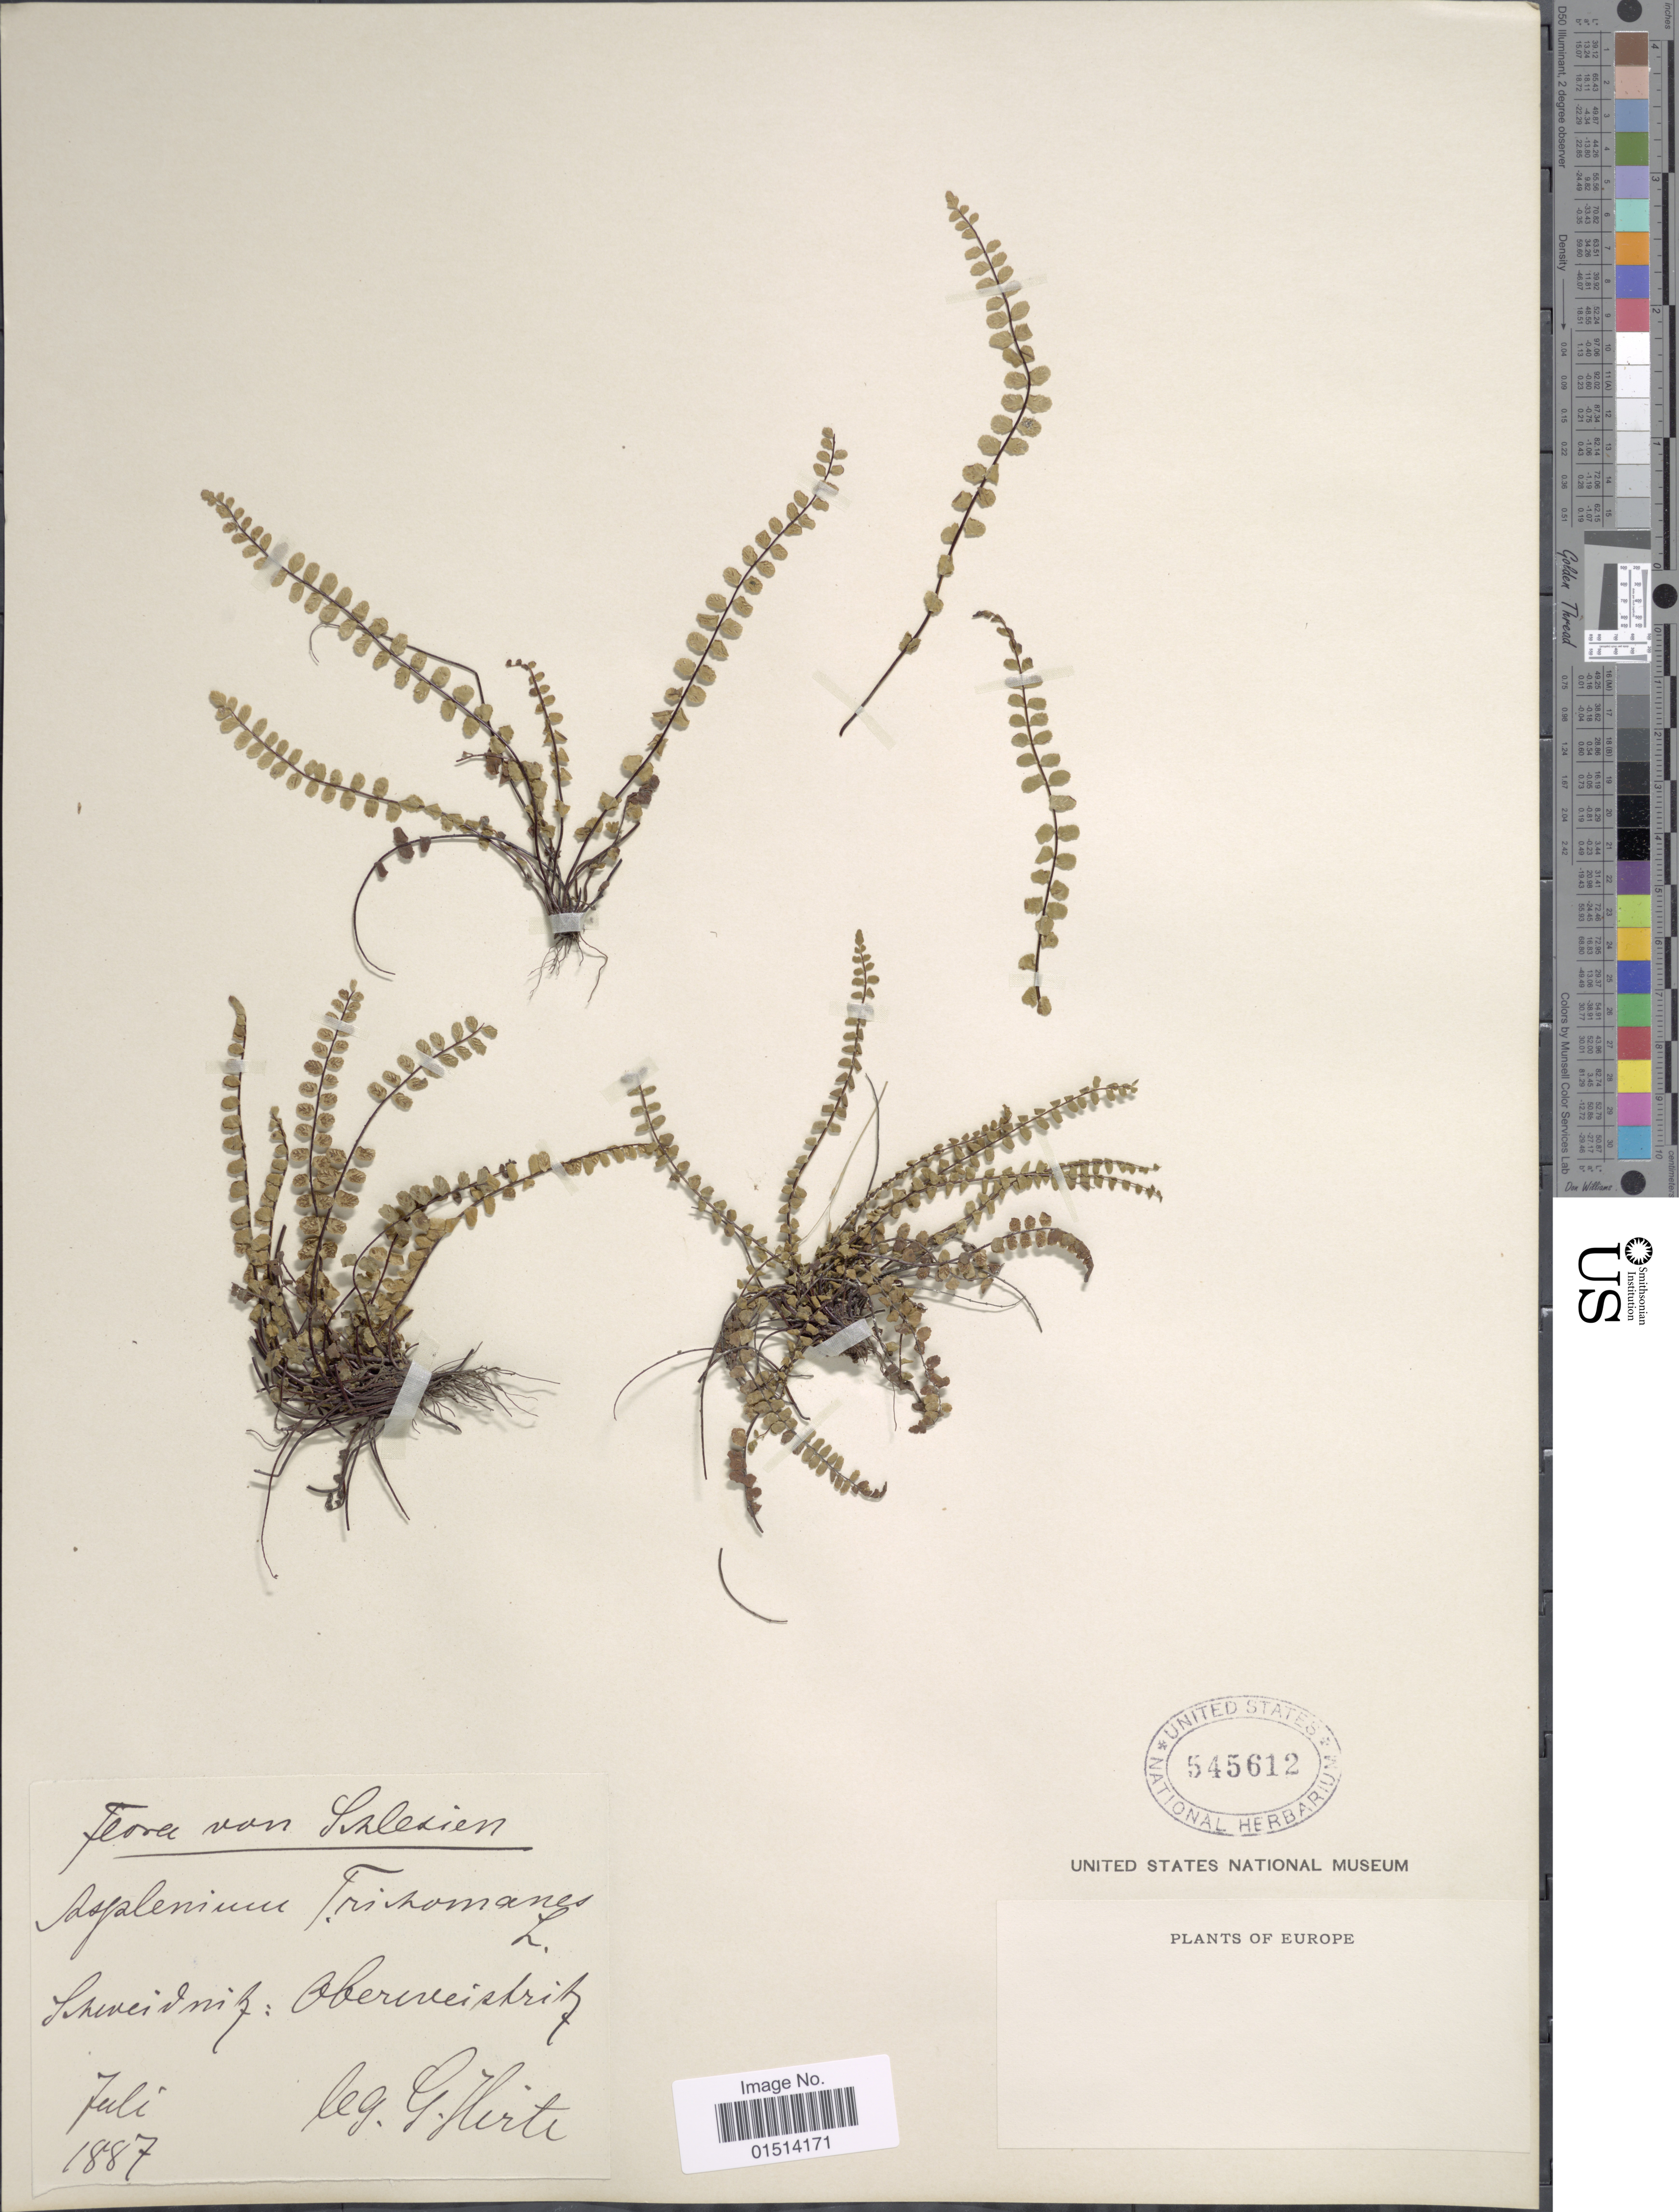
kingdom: Plantae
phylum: Tracheophyta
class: Polypodiopsida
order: Polypodiales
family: Aspleniaceae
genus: Asplenium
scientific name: Asplenium trichomanes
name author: L.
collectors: G. Hirte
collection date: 1887-07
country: Germany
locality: Schlesien, Szweidmiz: Oberiveizdrif [interpreted]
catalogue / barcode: US 545612